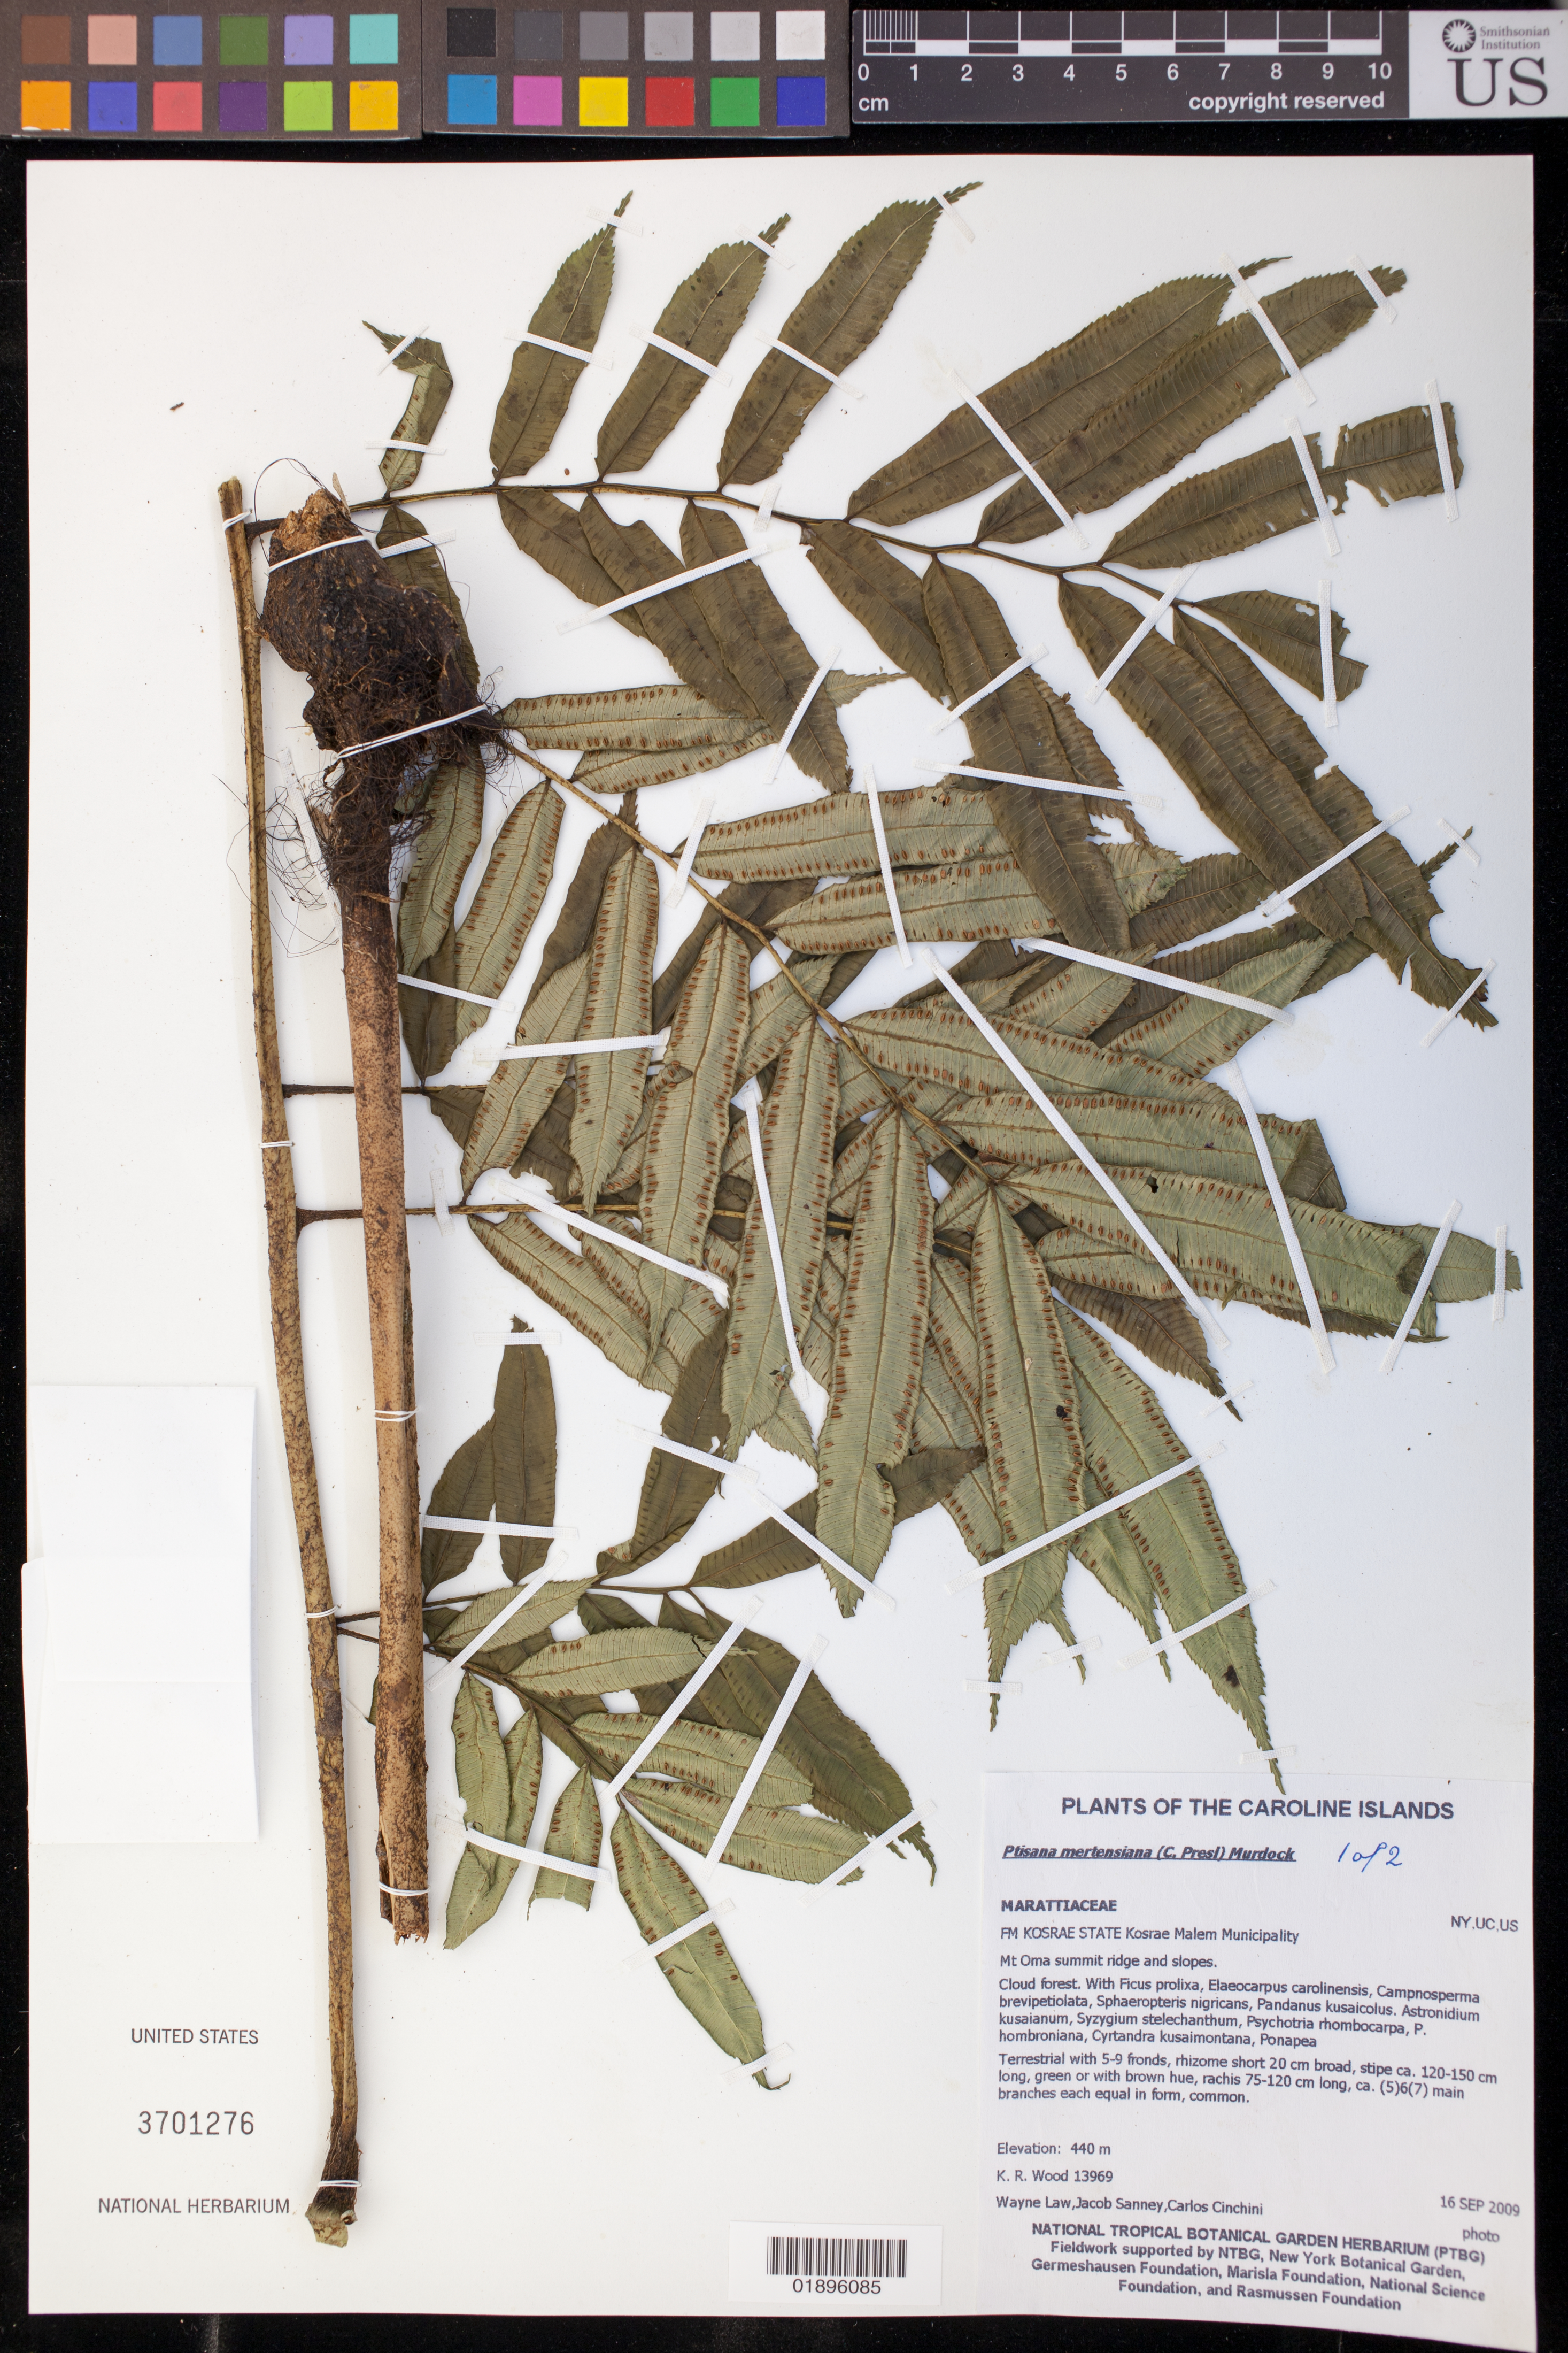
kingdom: Plantae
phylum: Tracheophyta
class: Polypodiopsida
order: Marattiales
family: Marattiaceae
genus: Ptisana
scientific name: Ptisana mertensiana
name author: (C. Presl) Murdock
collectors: K. R. Wood, W. Law, J. Sanney & C. Cinchini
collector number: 13969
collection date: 2009-09-16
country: Micronesia, Federated States of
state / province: Kosrae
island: Kosrae [Kusaie]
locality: Kosrae Malem Municipality, Mt. Oma summit ridge and slopes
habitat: Cloud forest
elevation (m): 440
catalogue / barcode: US 3701276